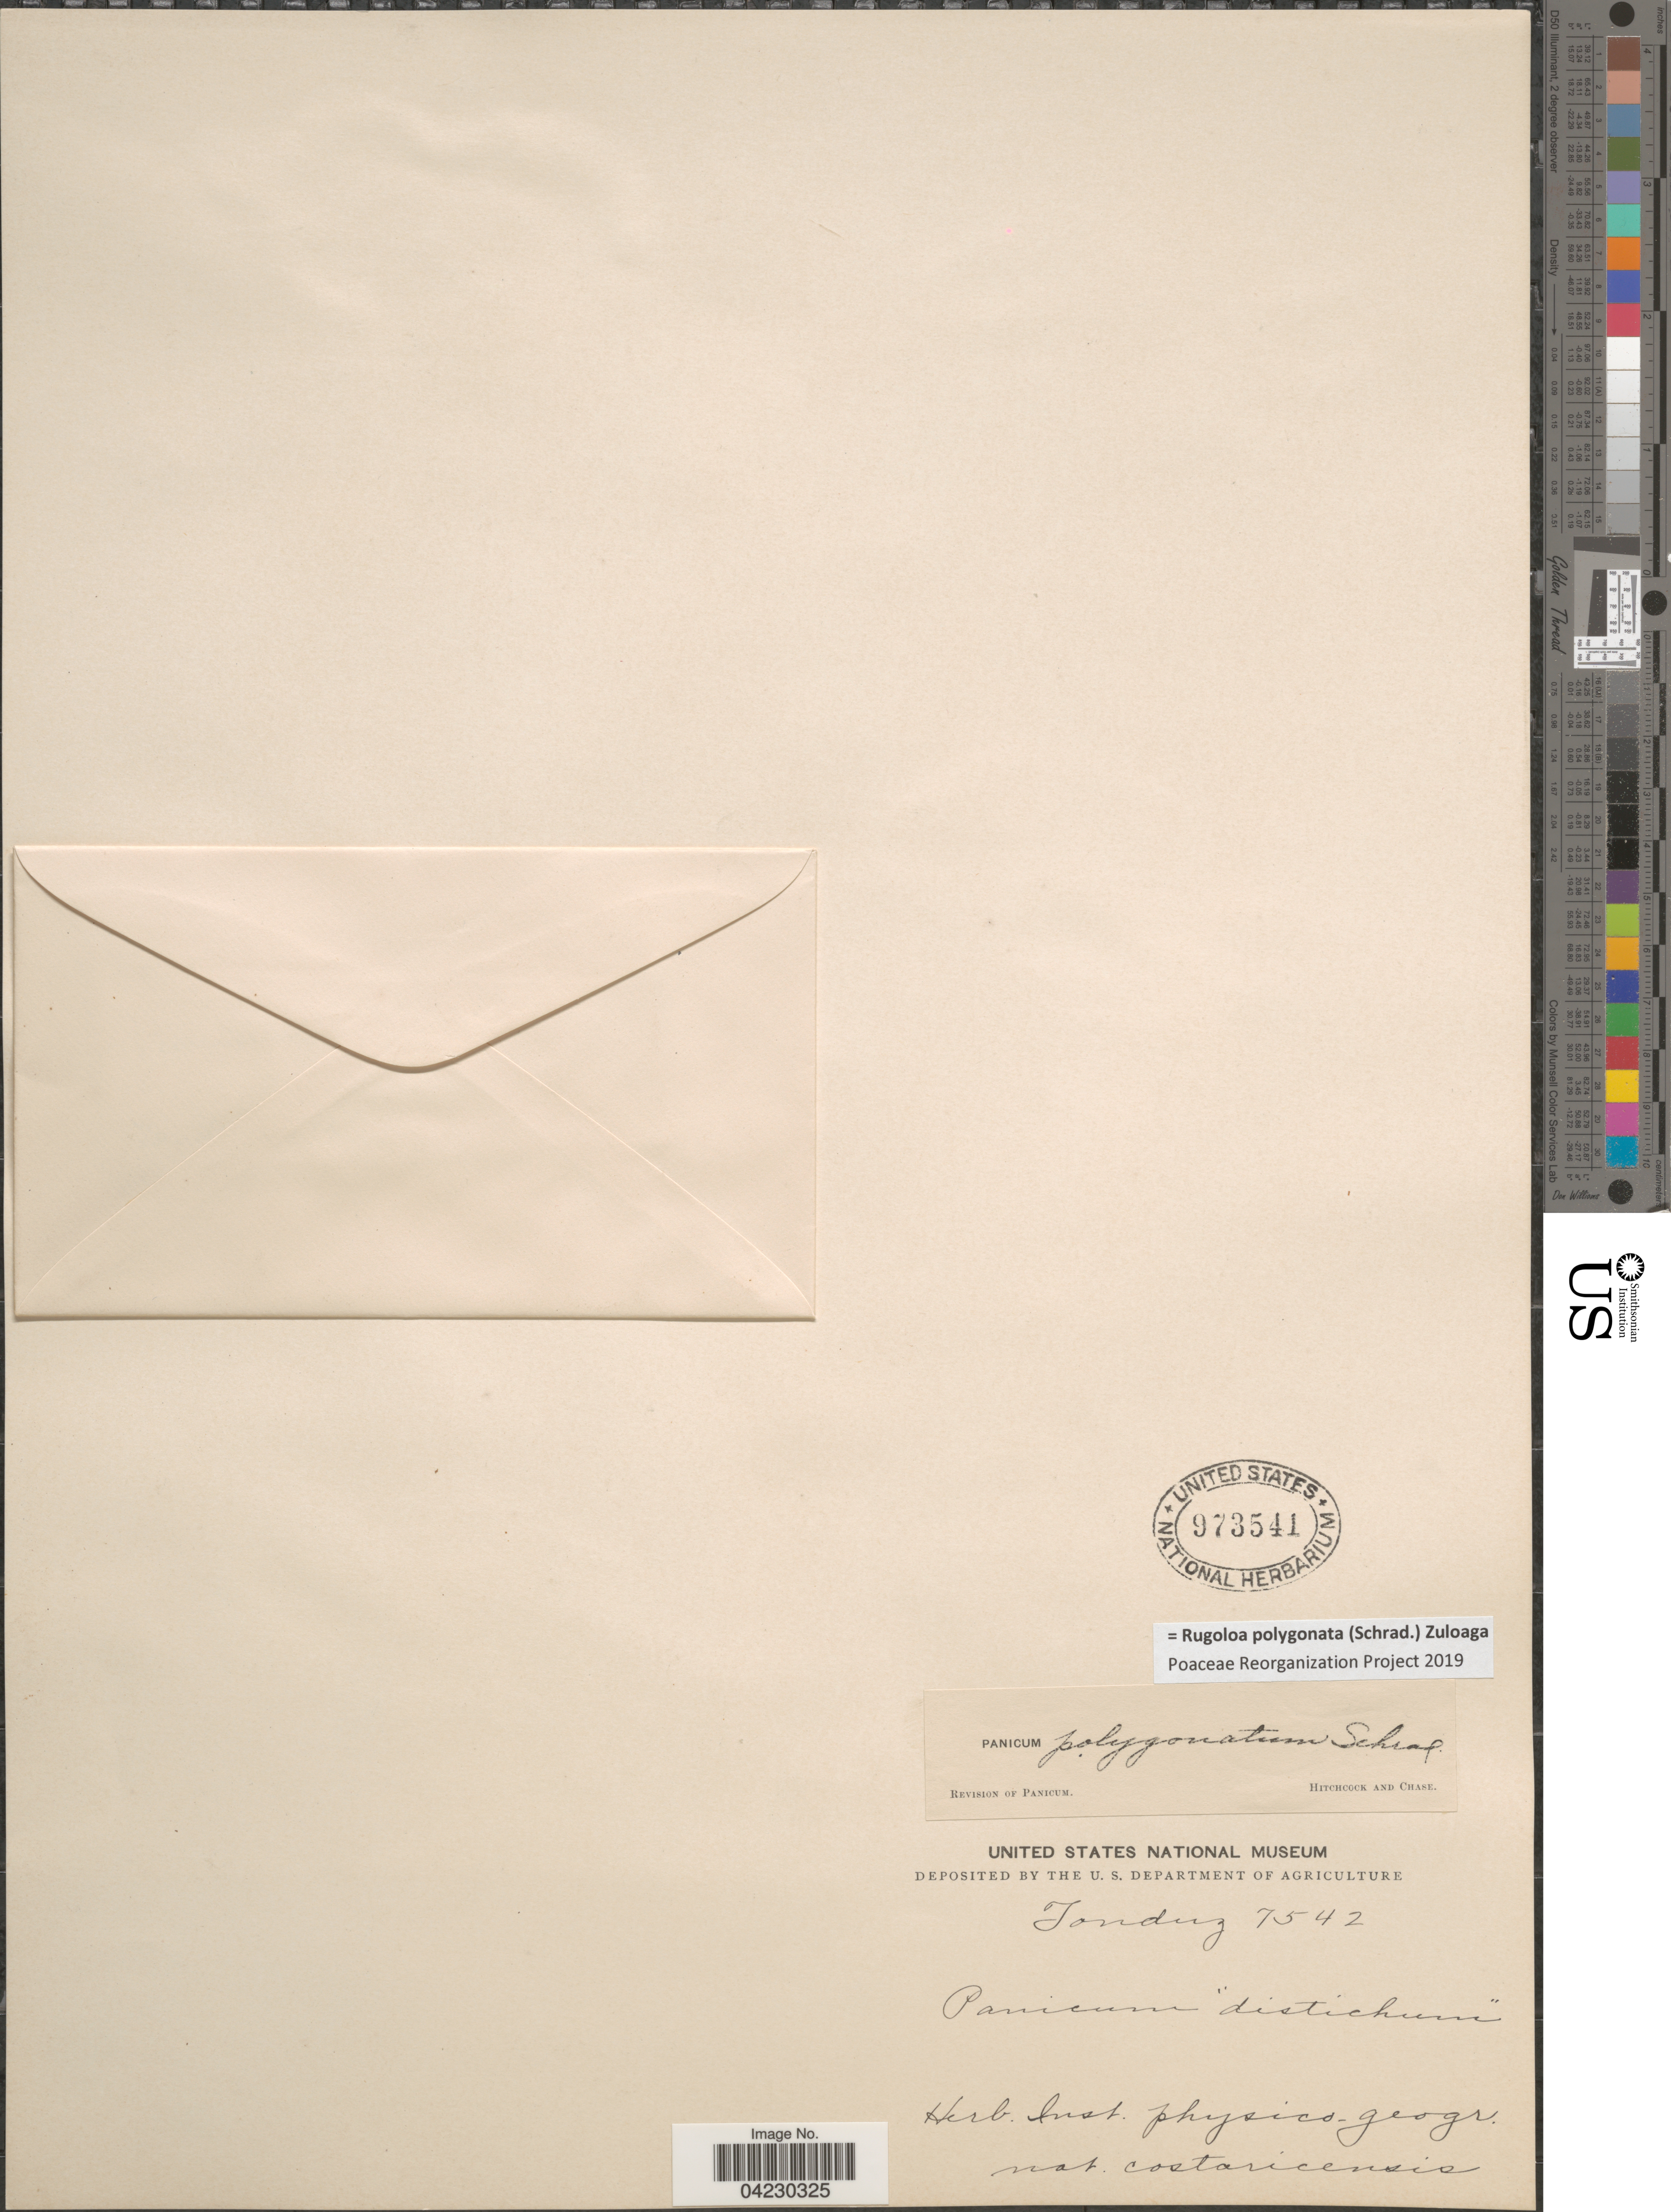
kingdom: Plantae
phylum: Tracheophyta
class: Liliopsida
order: Poales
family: Poaceae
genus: Rugoloa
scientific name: Rugoloa polygonata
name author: (Schrad.) Zuloaga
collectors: Tonduz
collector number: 7542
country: Costa Rica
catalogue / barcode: US 973541